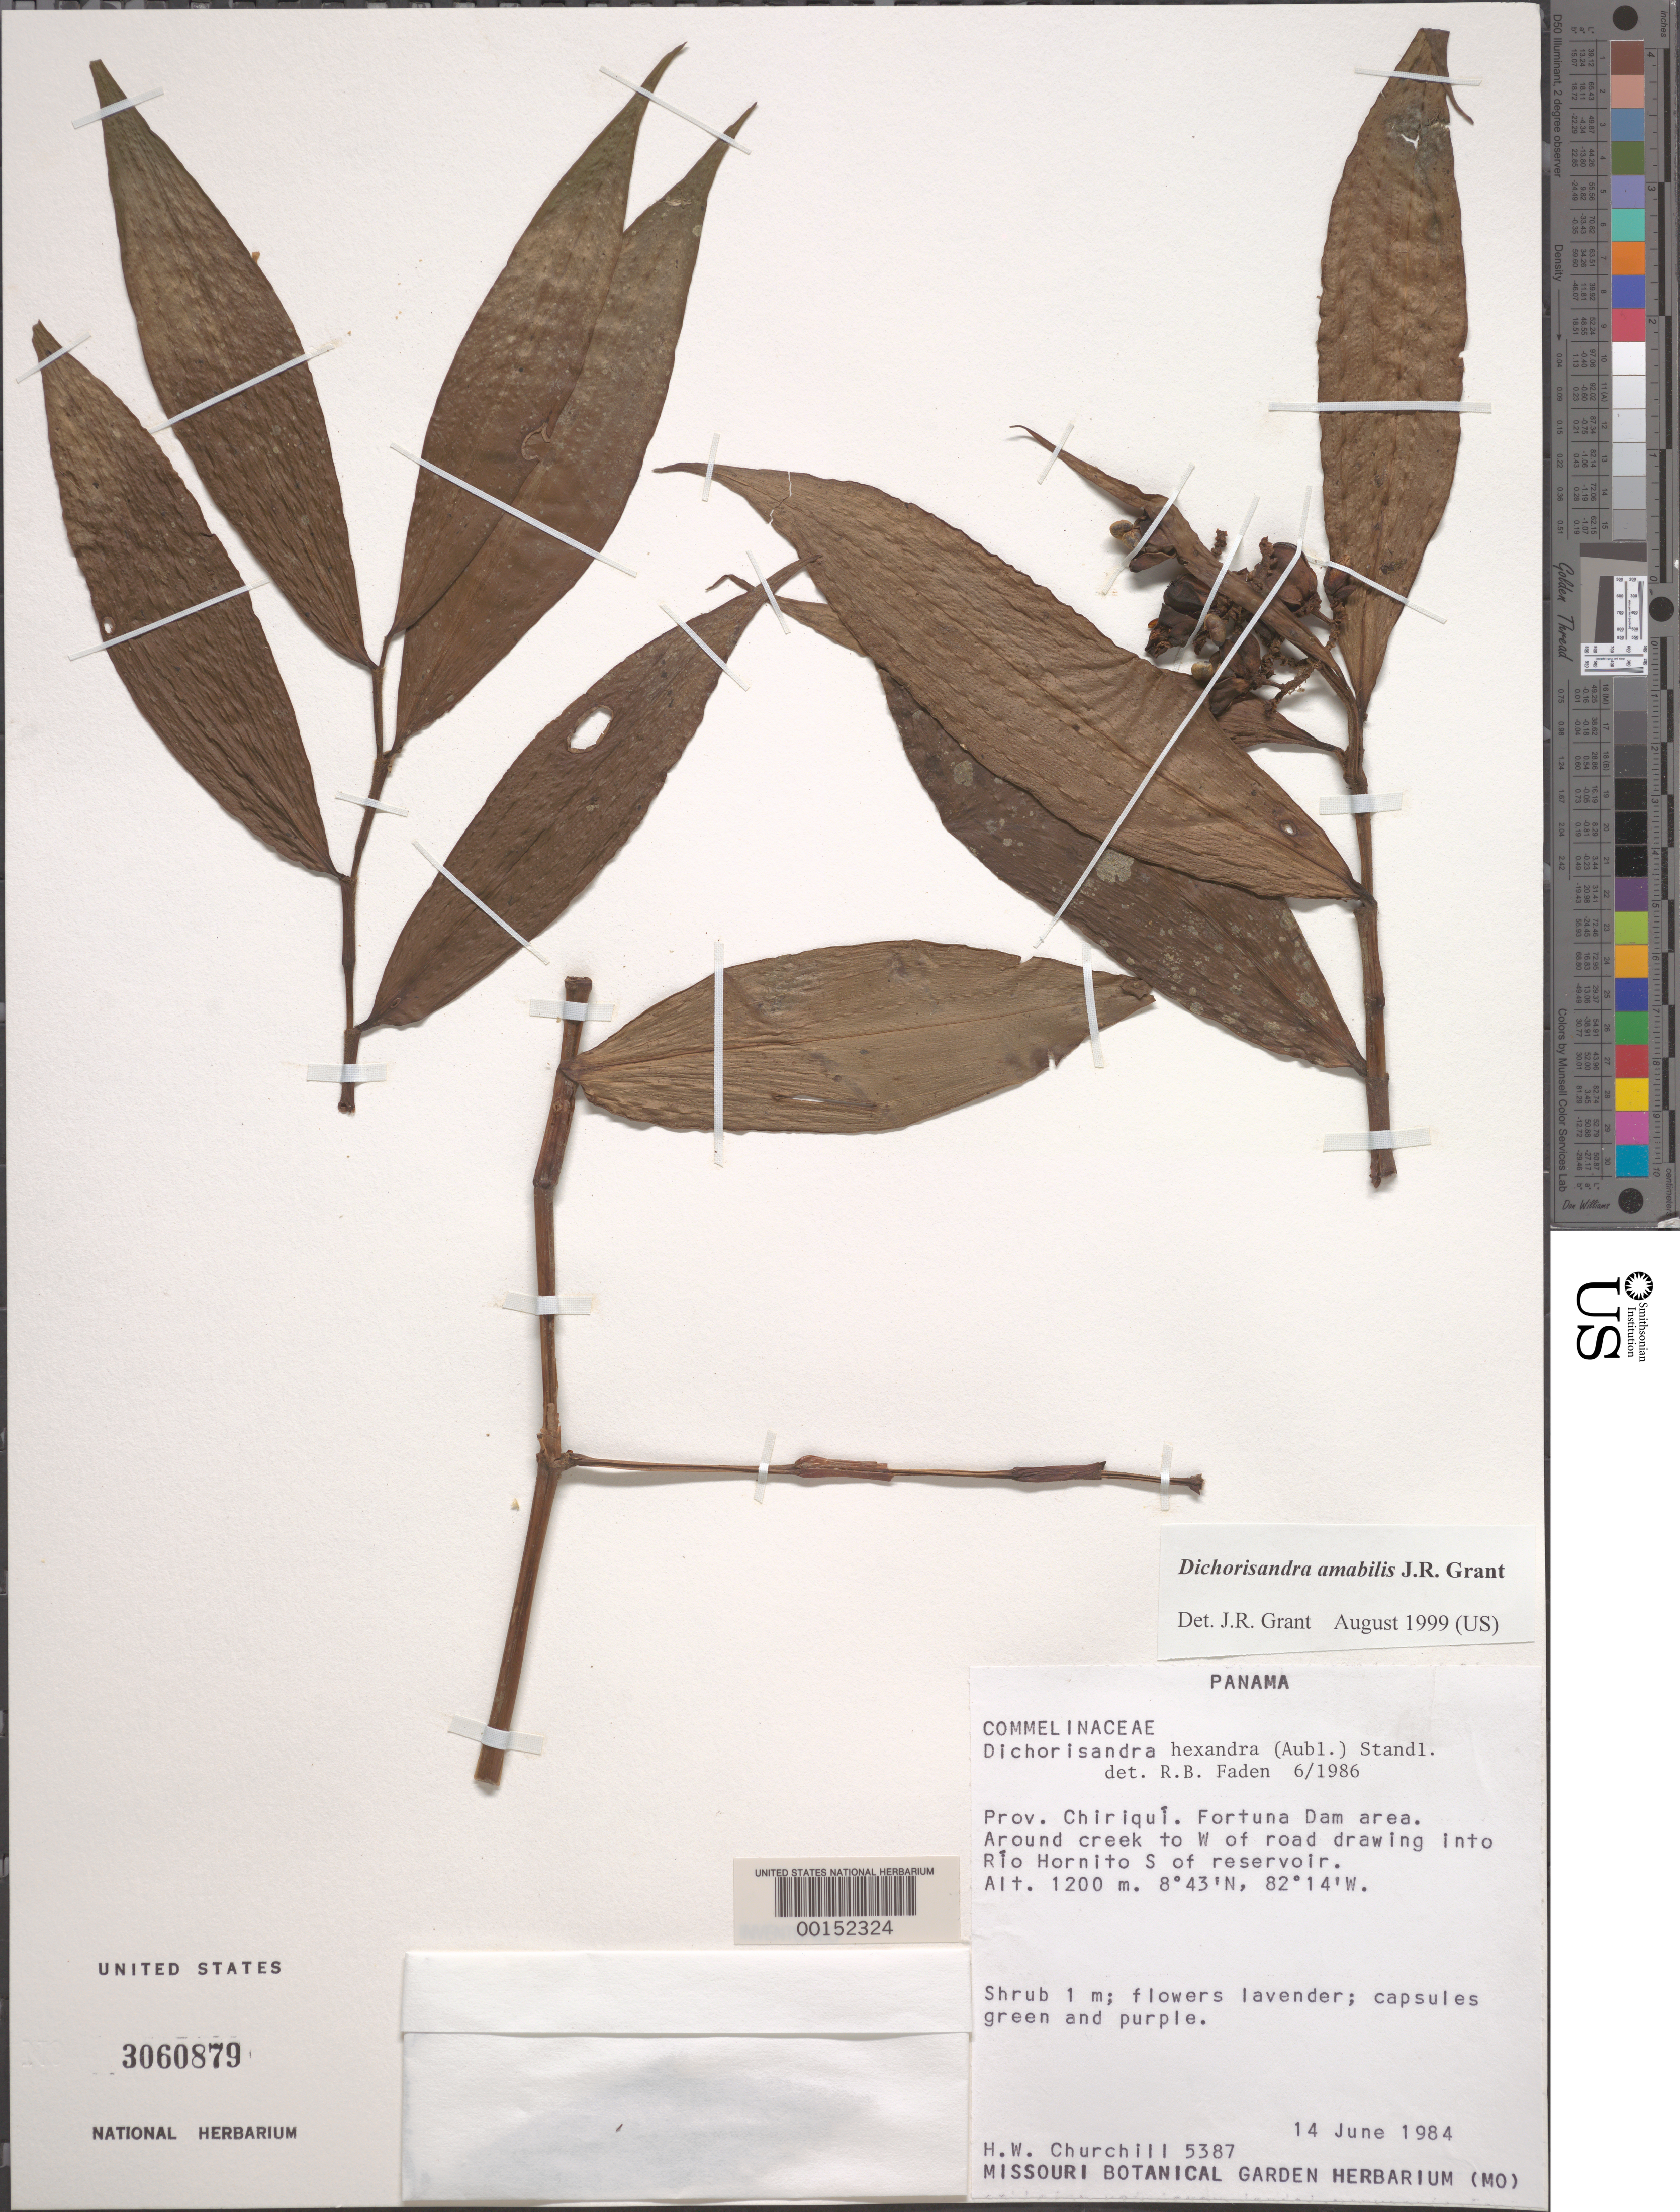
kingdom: Plantae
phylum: Tracheophyta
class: Liliopsida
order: Commelinales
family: Commelinaceae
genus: Dichorisandra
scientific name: Dichorisandra hexandra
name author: (Aubl.) Standl.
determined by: Faden, Robert B., (US), Smithsonian Institution - National Museum of Natural History (UNITED STATES)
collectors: H. Churchill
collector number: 5387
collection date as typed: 14 Jun 1984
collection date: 1984-06-14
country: Panama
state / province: Chiriquí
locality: Near Fortuna Dam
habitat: Creek bank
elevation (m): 1200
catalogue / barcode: US 3060879